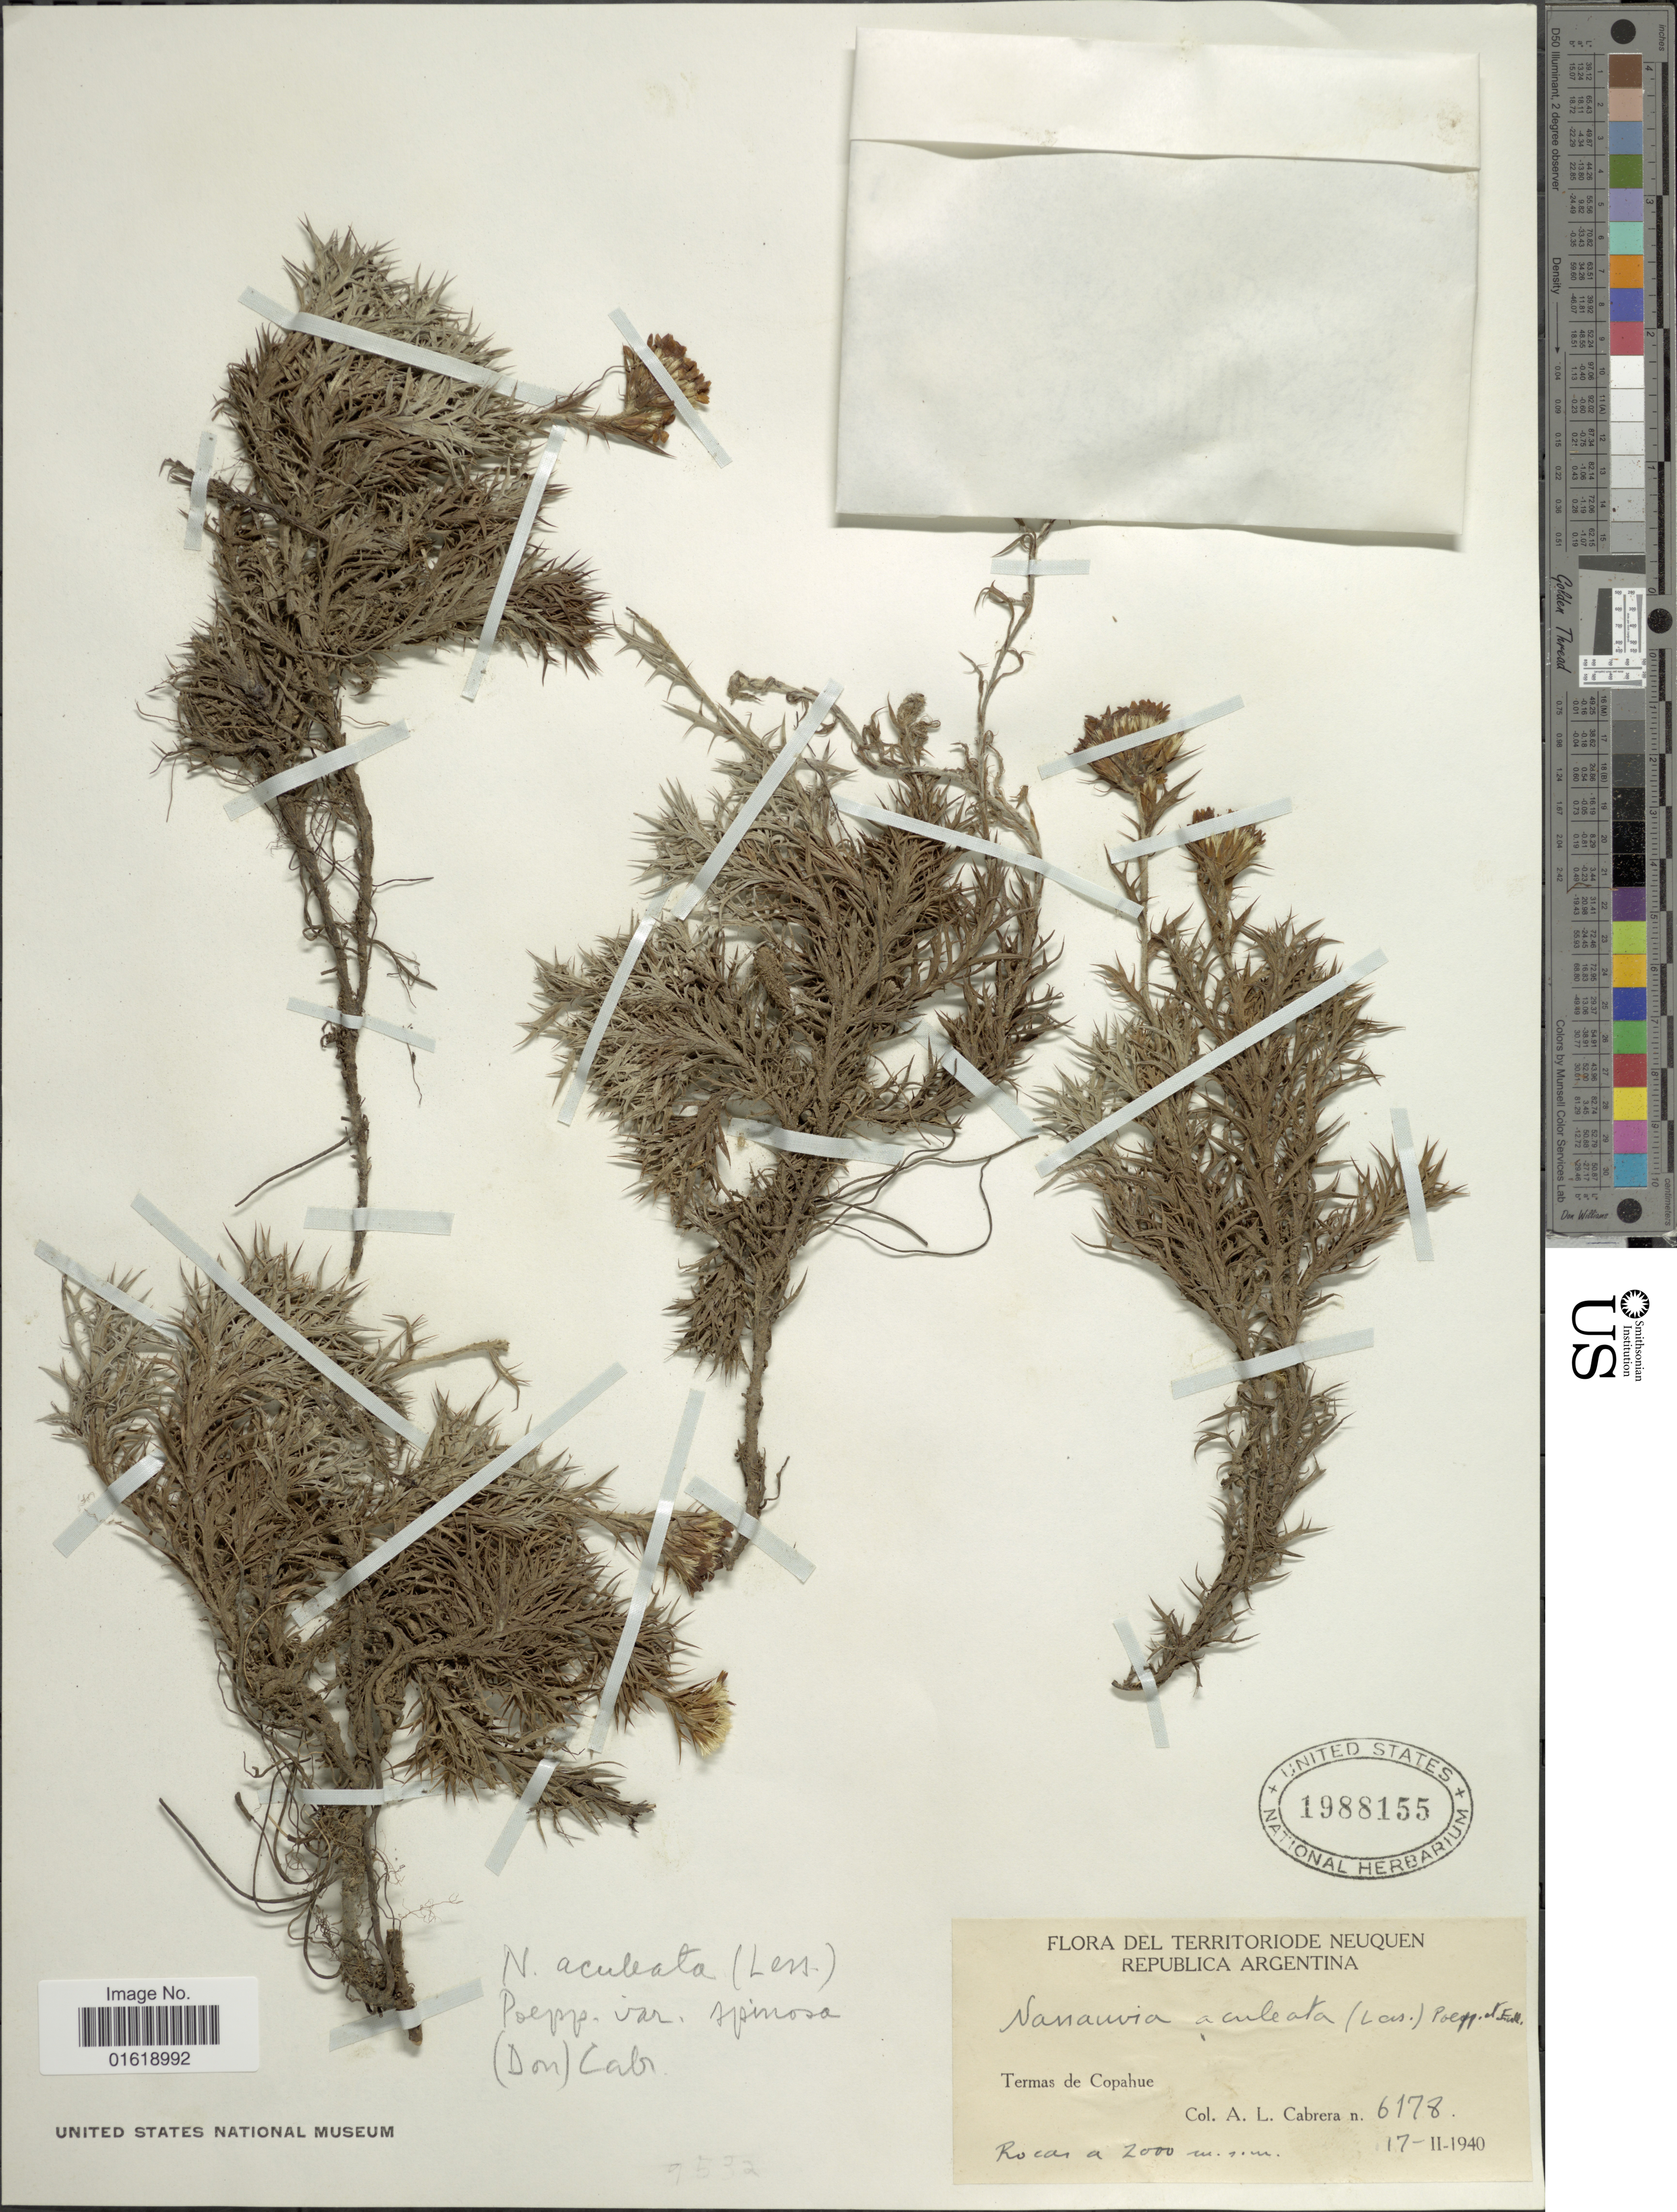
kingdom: Plantae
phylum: Tracheophyta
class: Magnoliopsida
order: Asterales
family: Asteraceae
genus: Nassauvia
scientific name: Nassauvia aculeata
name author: (Less.) Poepp. & Endl.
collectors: A. L. Cabrera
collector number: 6178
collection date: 1940-02-17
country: Argentina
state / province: Neuquen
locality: Territoriode Neuquen. Republica Argentina. Termas de Copahue.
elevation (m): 2000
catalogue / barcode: US 1988155